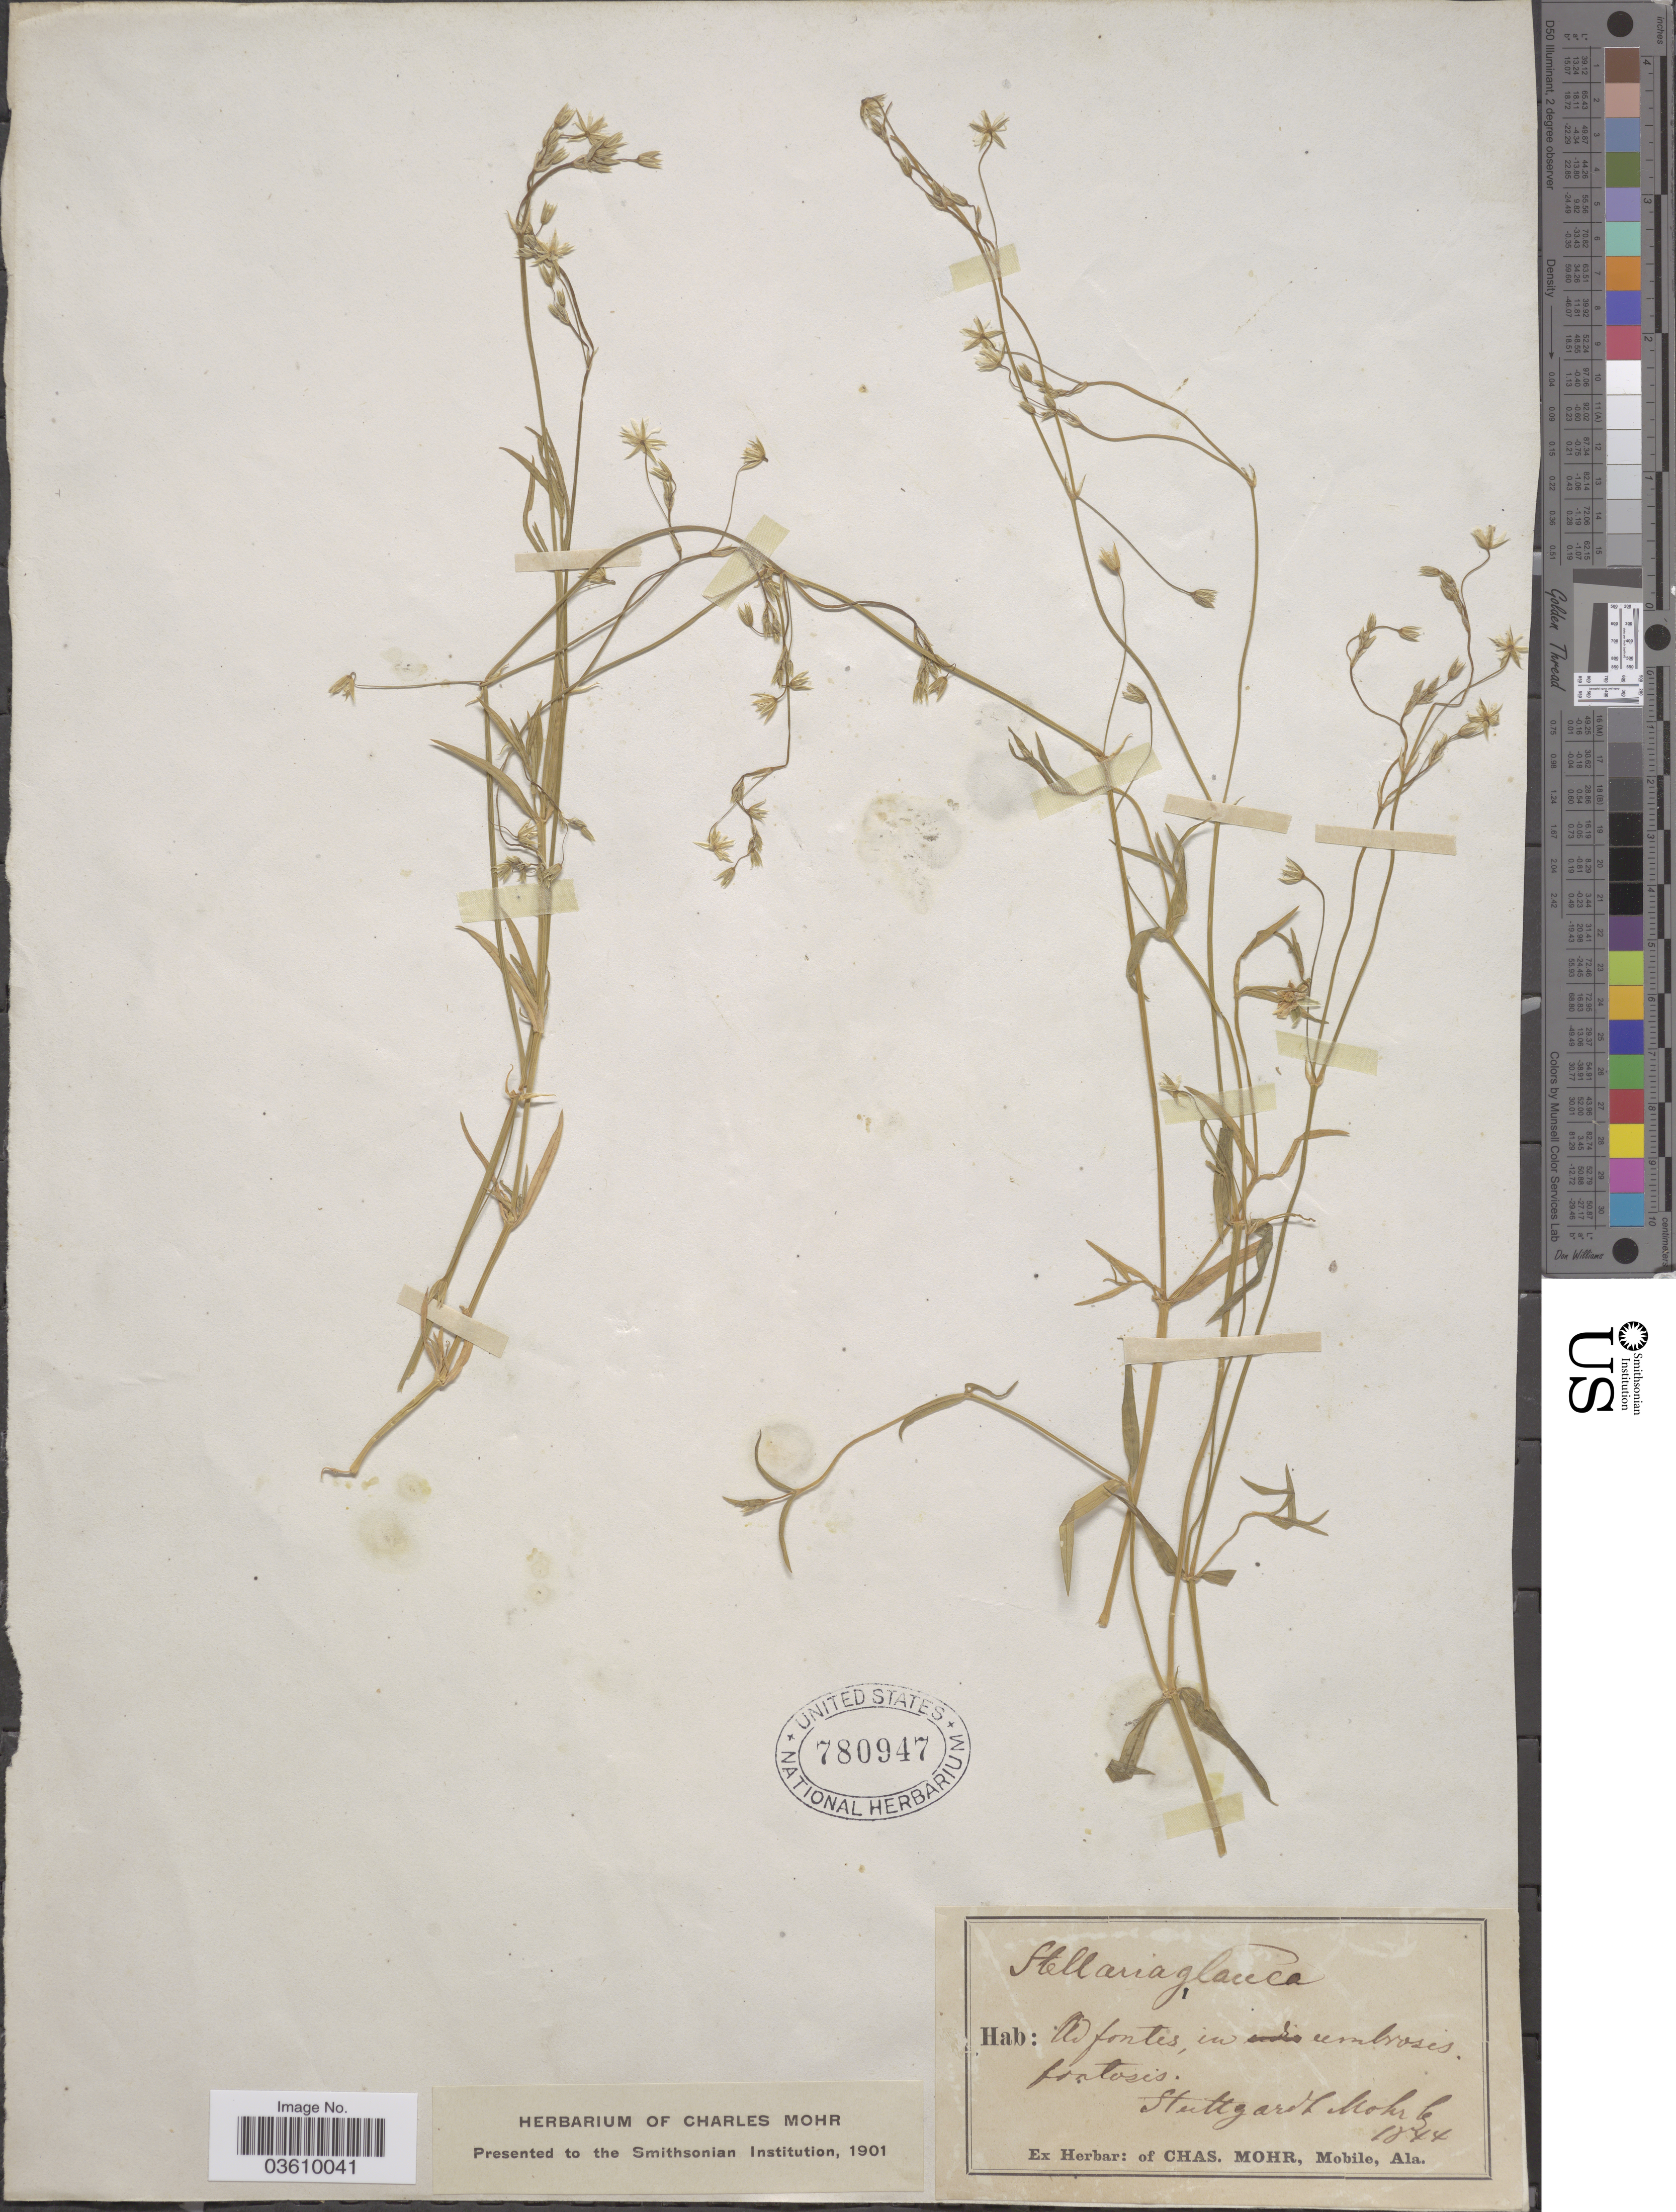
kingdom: Plantae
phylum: Tracheophyta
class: Magnoliopsida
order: Caryophyllales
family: Caryophyllaceae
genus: Stellaria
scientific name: Stellaria glauca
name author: With.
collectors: ex herb. C. Mohr & Mohr, C. T. (herbarium)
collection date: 1844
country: Germany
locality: Stuttgardt.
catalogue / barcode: US 780947